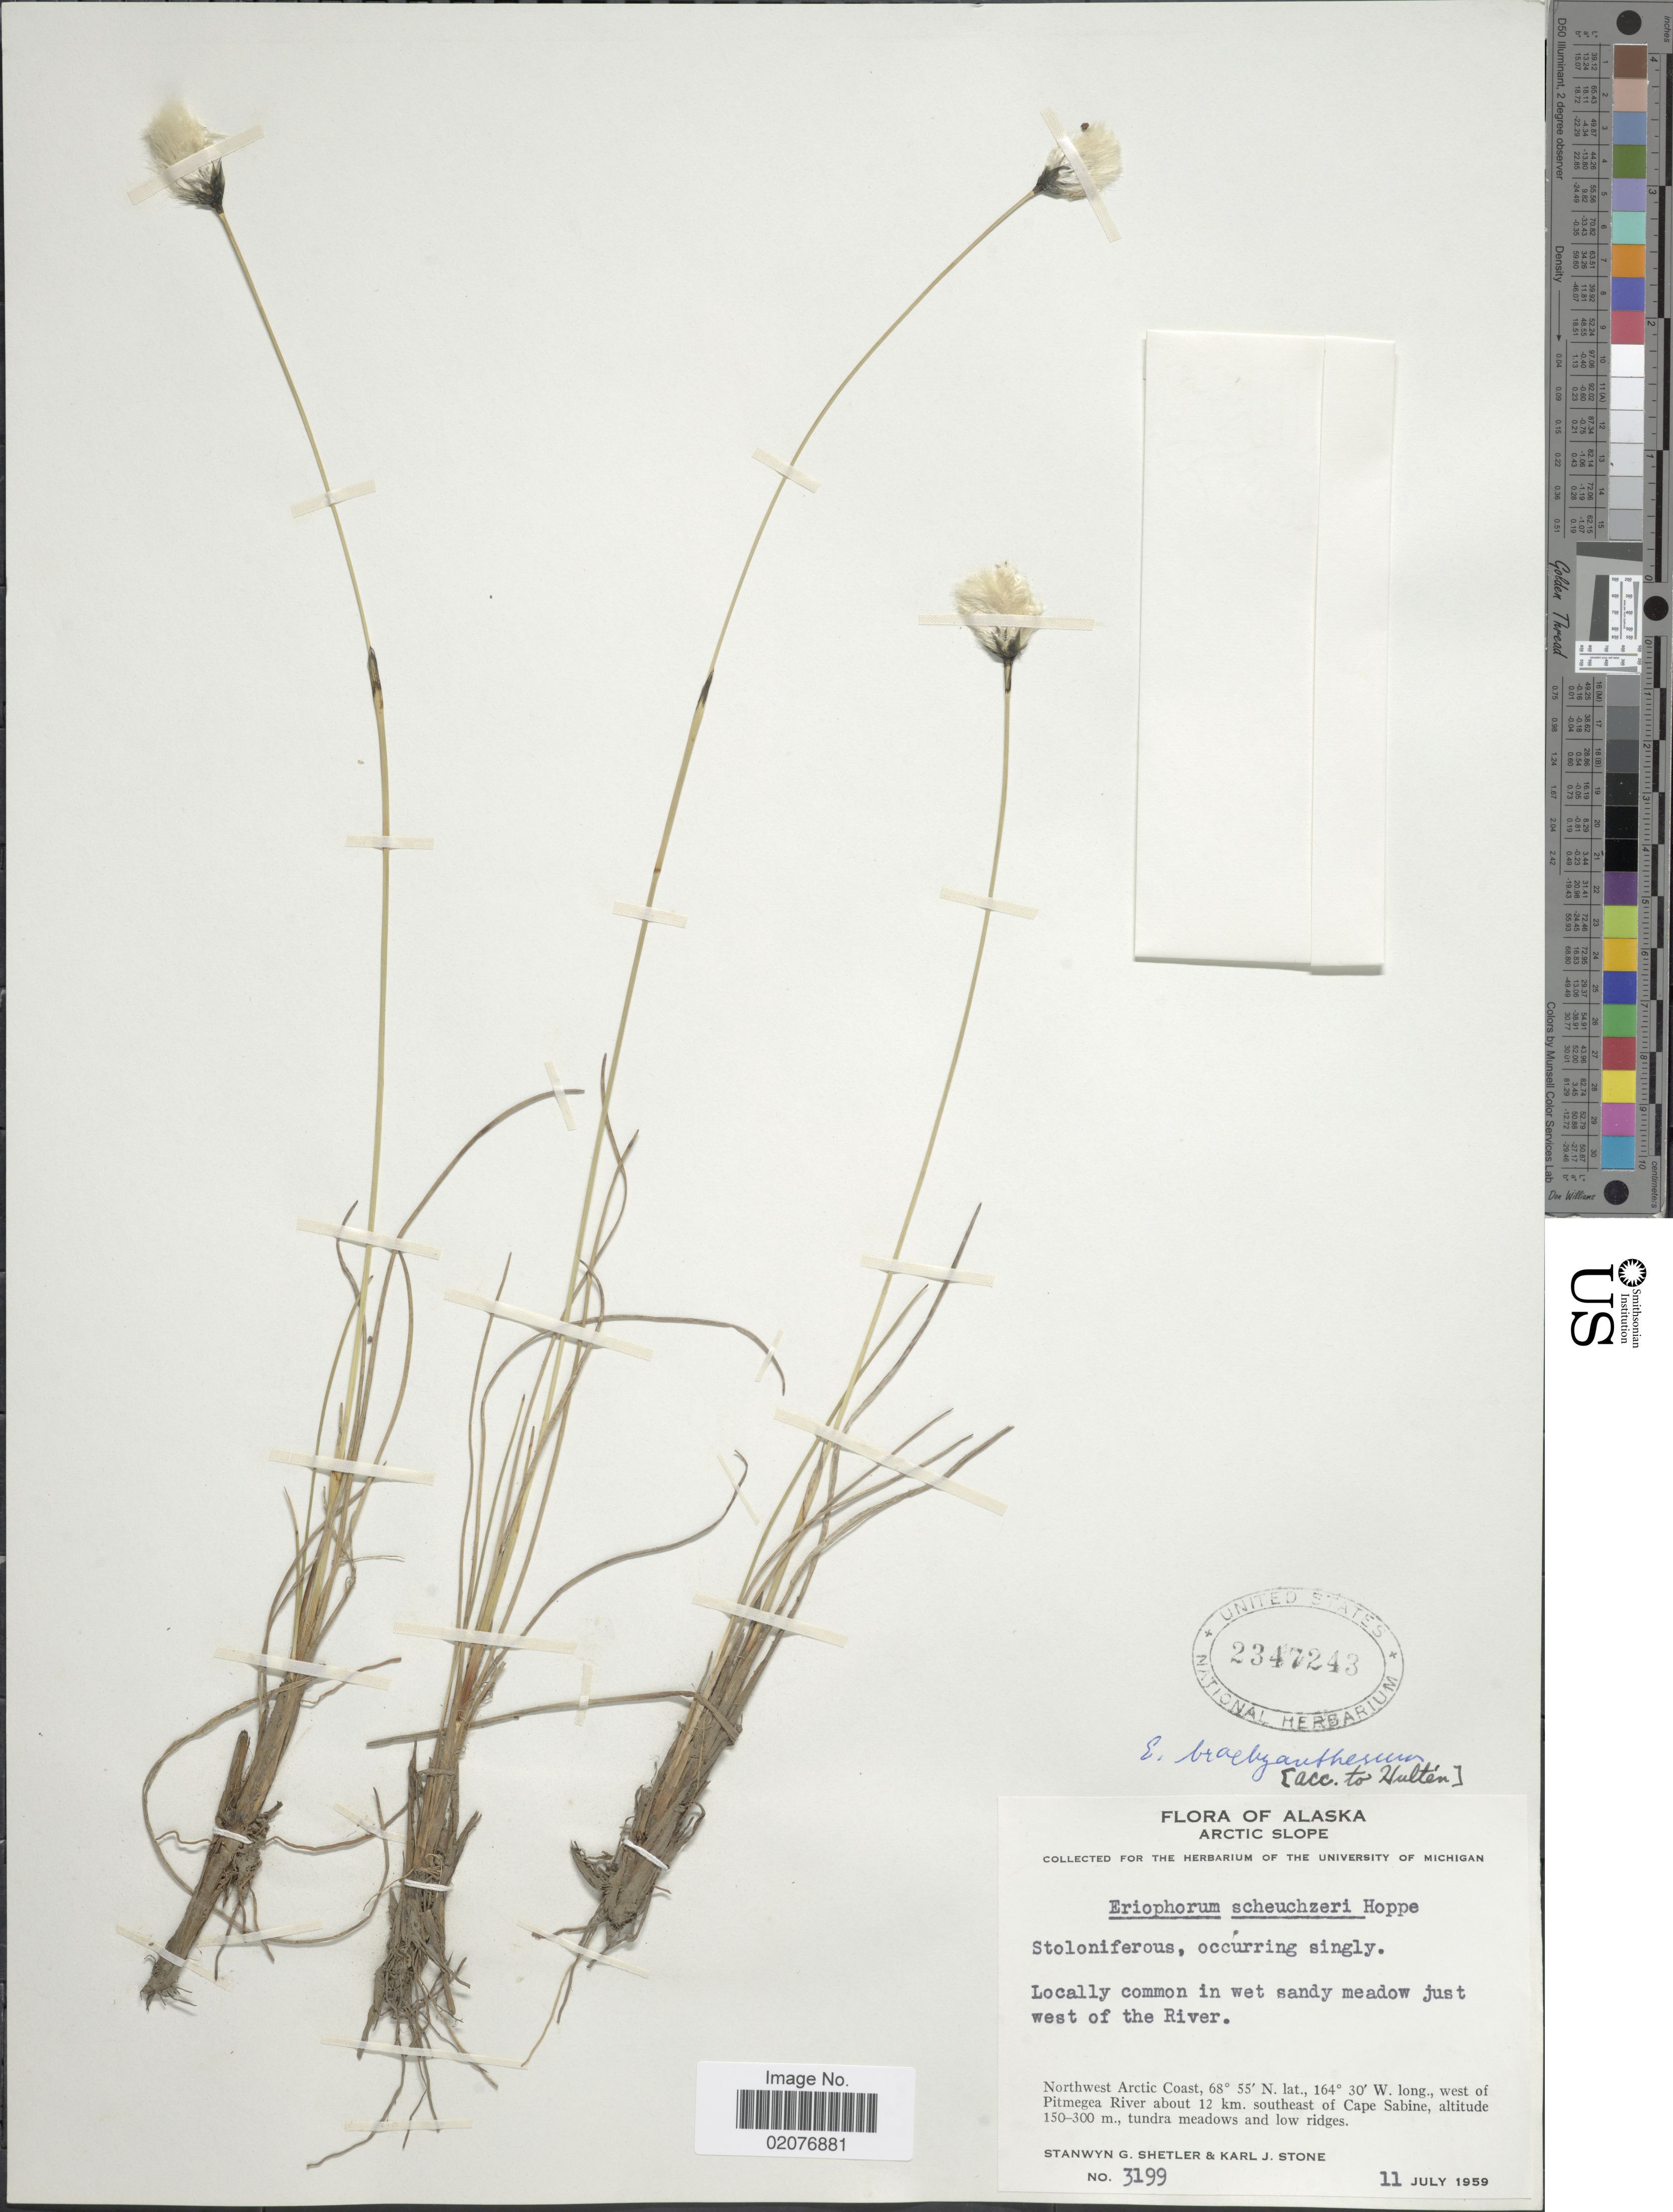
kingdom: Plantae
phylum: Tracheophyta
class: Liliopsida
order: Poales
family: Cyperaceae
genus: Eriophorum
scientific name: Eriophorum brachyantherum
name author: Trautv. & C.A. Mey.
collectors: S. Shetler & K. J. Stone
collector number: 3199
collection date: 1959-07-11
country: United States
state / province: Alaska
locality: Arctic Slope, Locally common in wet sandy meadow just west of the River, Northwest Arctic Coast., west of Pitmega River about 12 km southeast of Cape Sabine., tundra meadows and low ridges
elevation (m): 150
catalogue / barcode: US 2347243